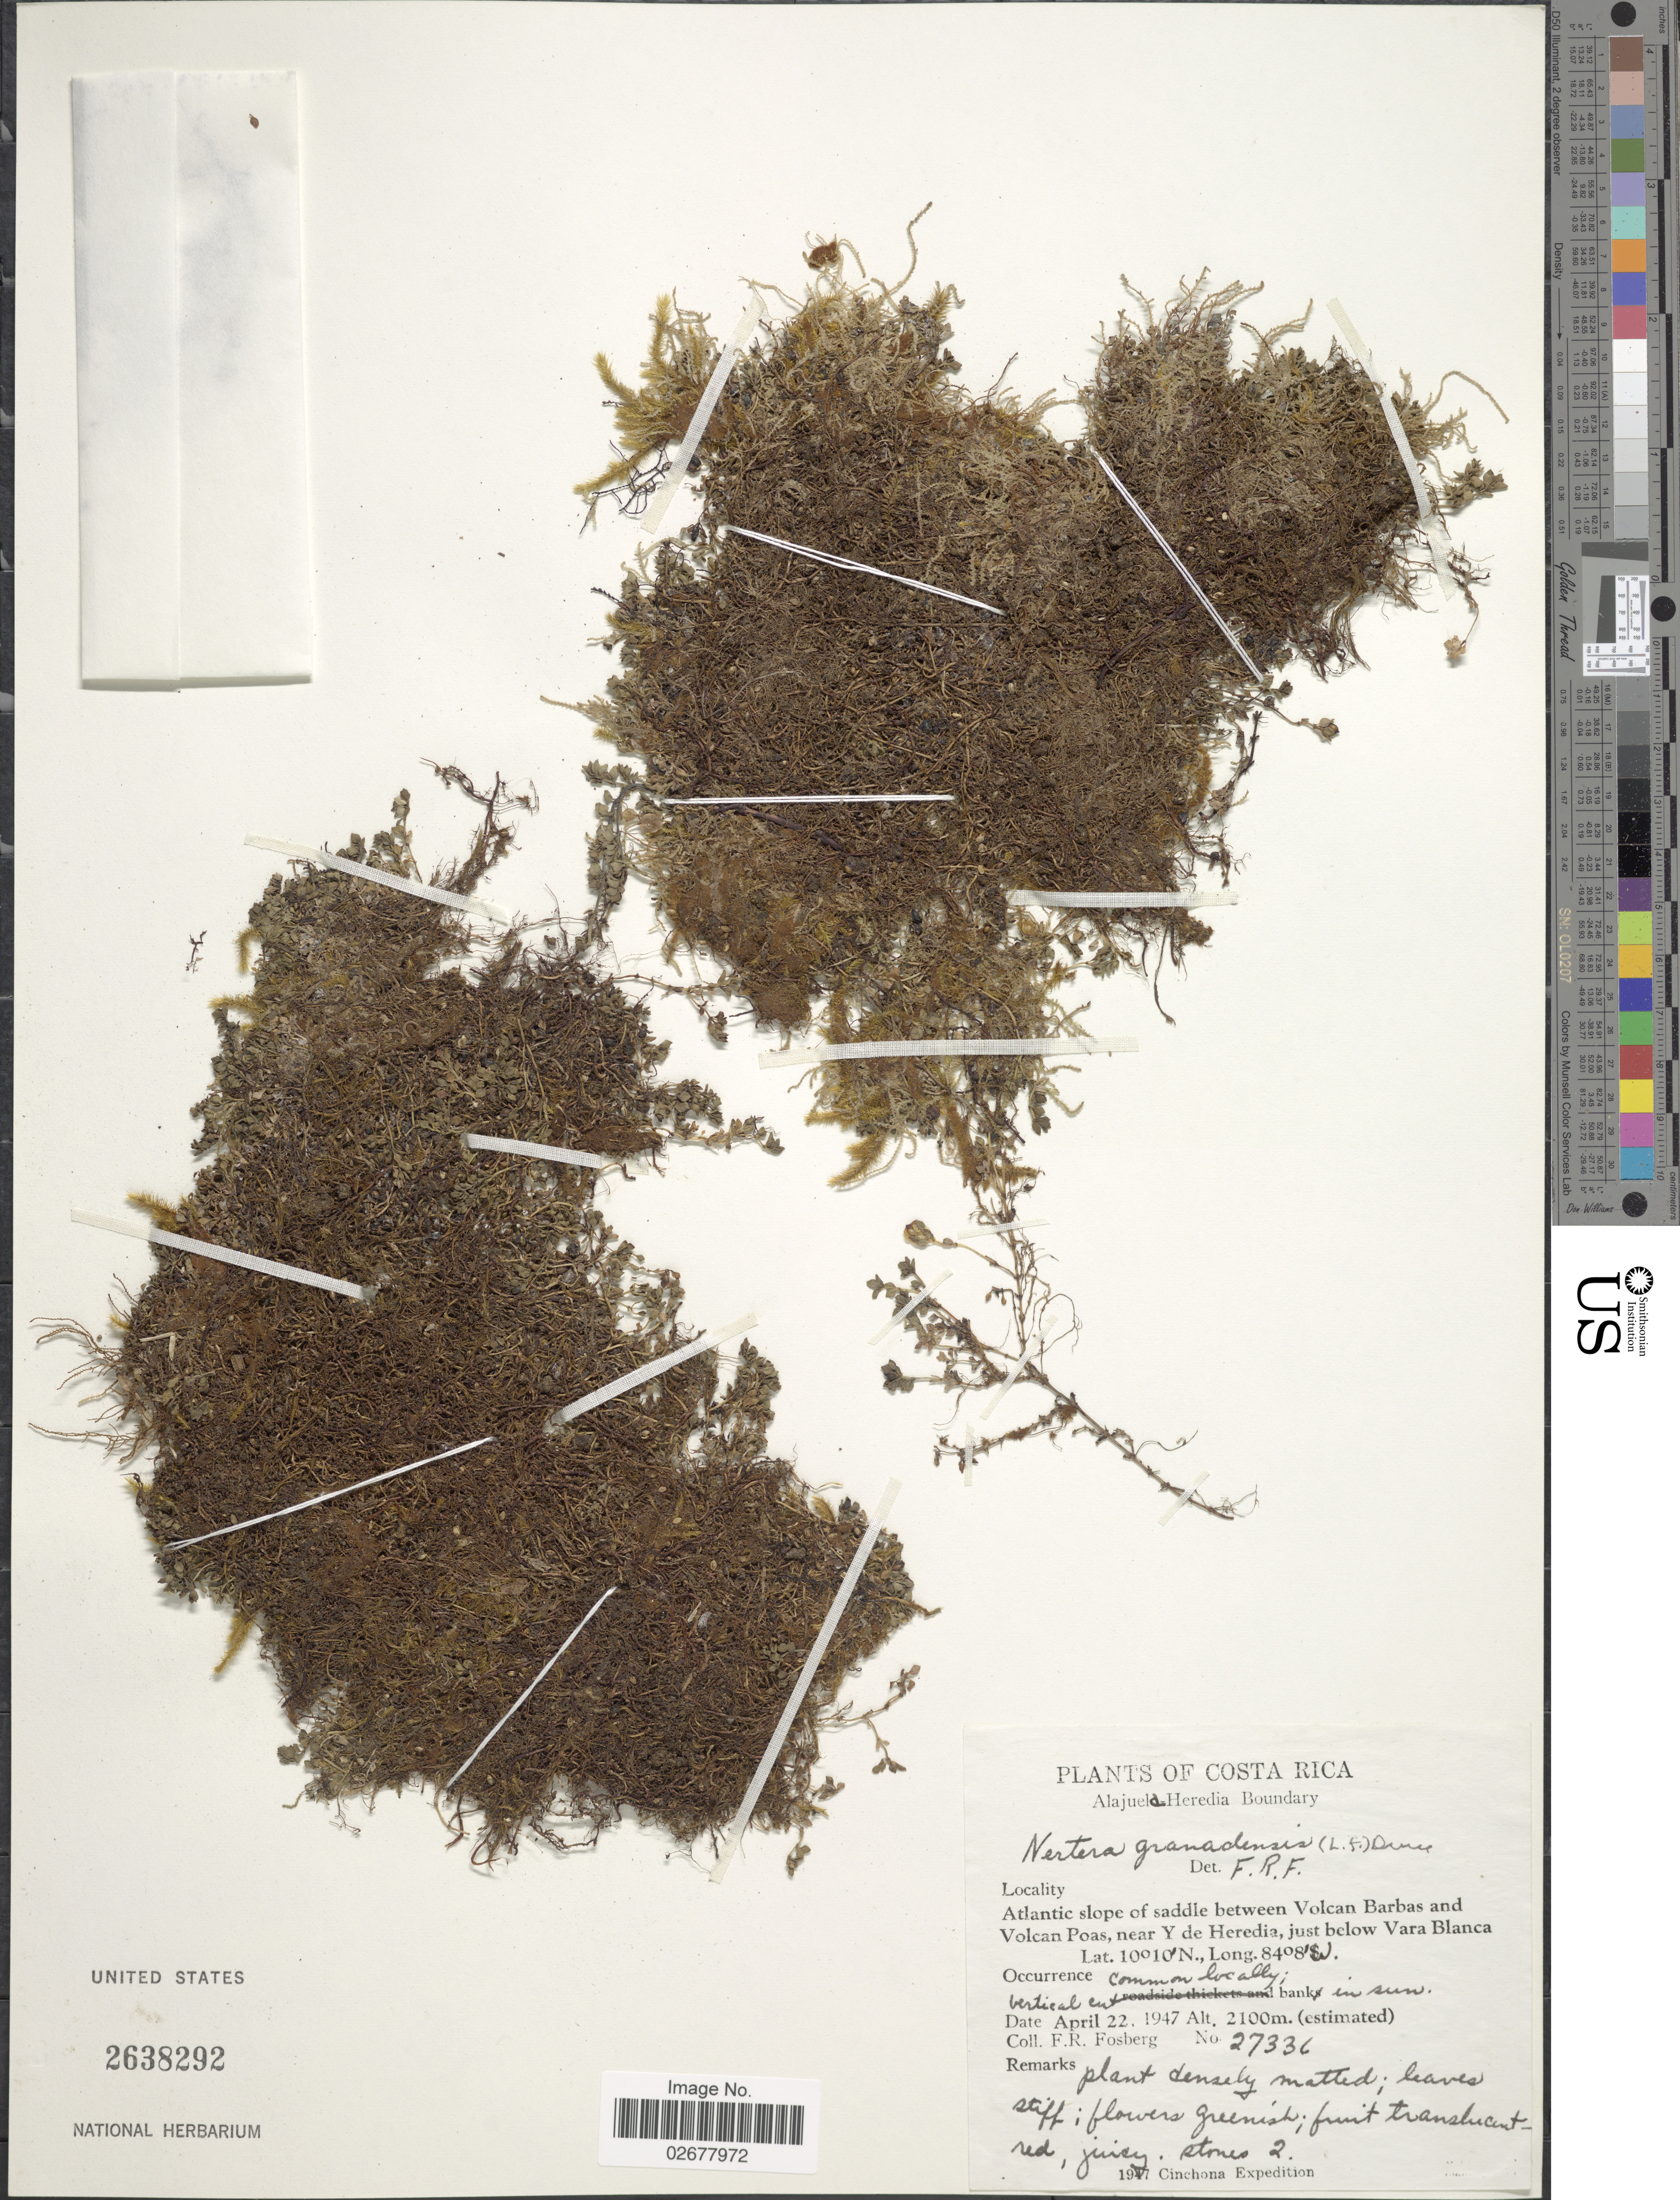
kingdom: Plantae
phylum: Tracheophyta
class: Magnoliopsida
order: Gentianales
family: Rubiaceae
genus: Nertera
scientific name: Nertera depressa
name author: Banks & Sol. ex Gaertn.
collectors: F. R. Fosberg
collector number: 27336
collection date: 1947-04-22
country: Costa Rica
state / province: Heredia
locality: Alajuela-Heredia Boundary, Atlantic slope of saddle between Volcan Barbas and Volcan Poas, near Y de Heredia, just below Vara Blanca, common locally; vertical in sun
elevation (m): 2100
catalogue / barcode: US 2638292